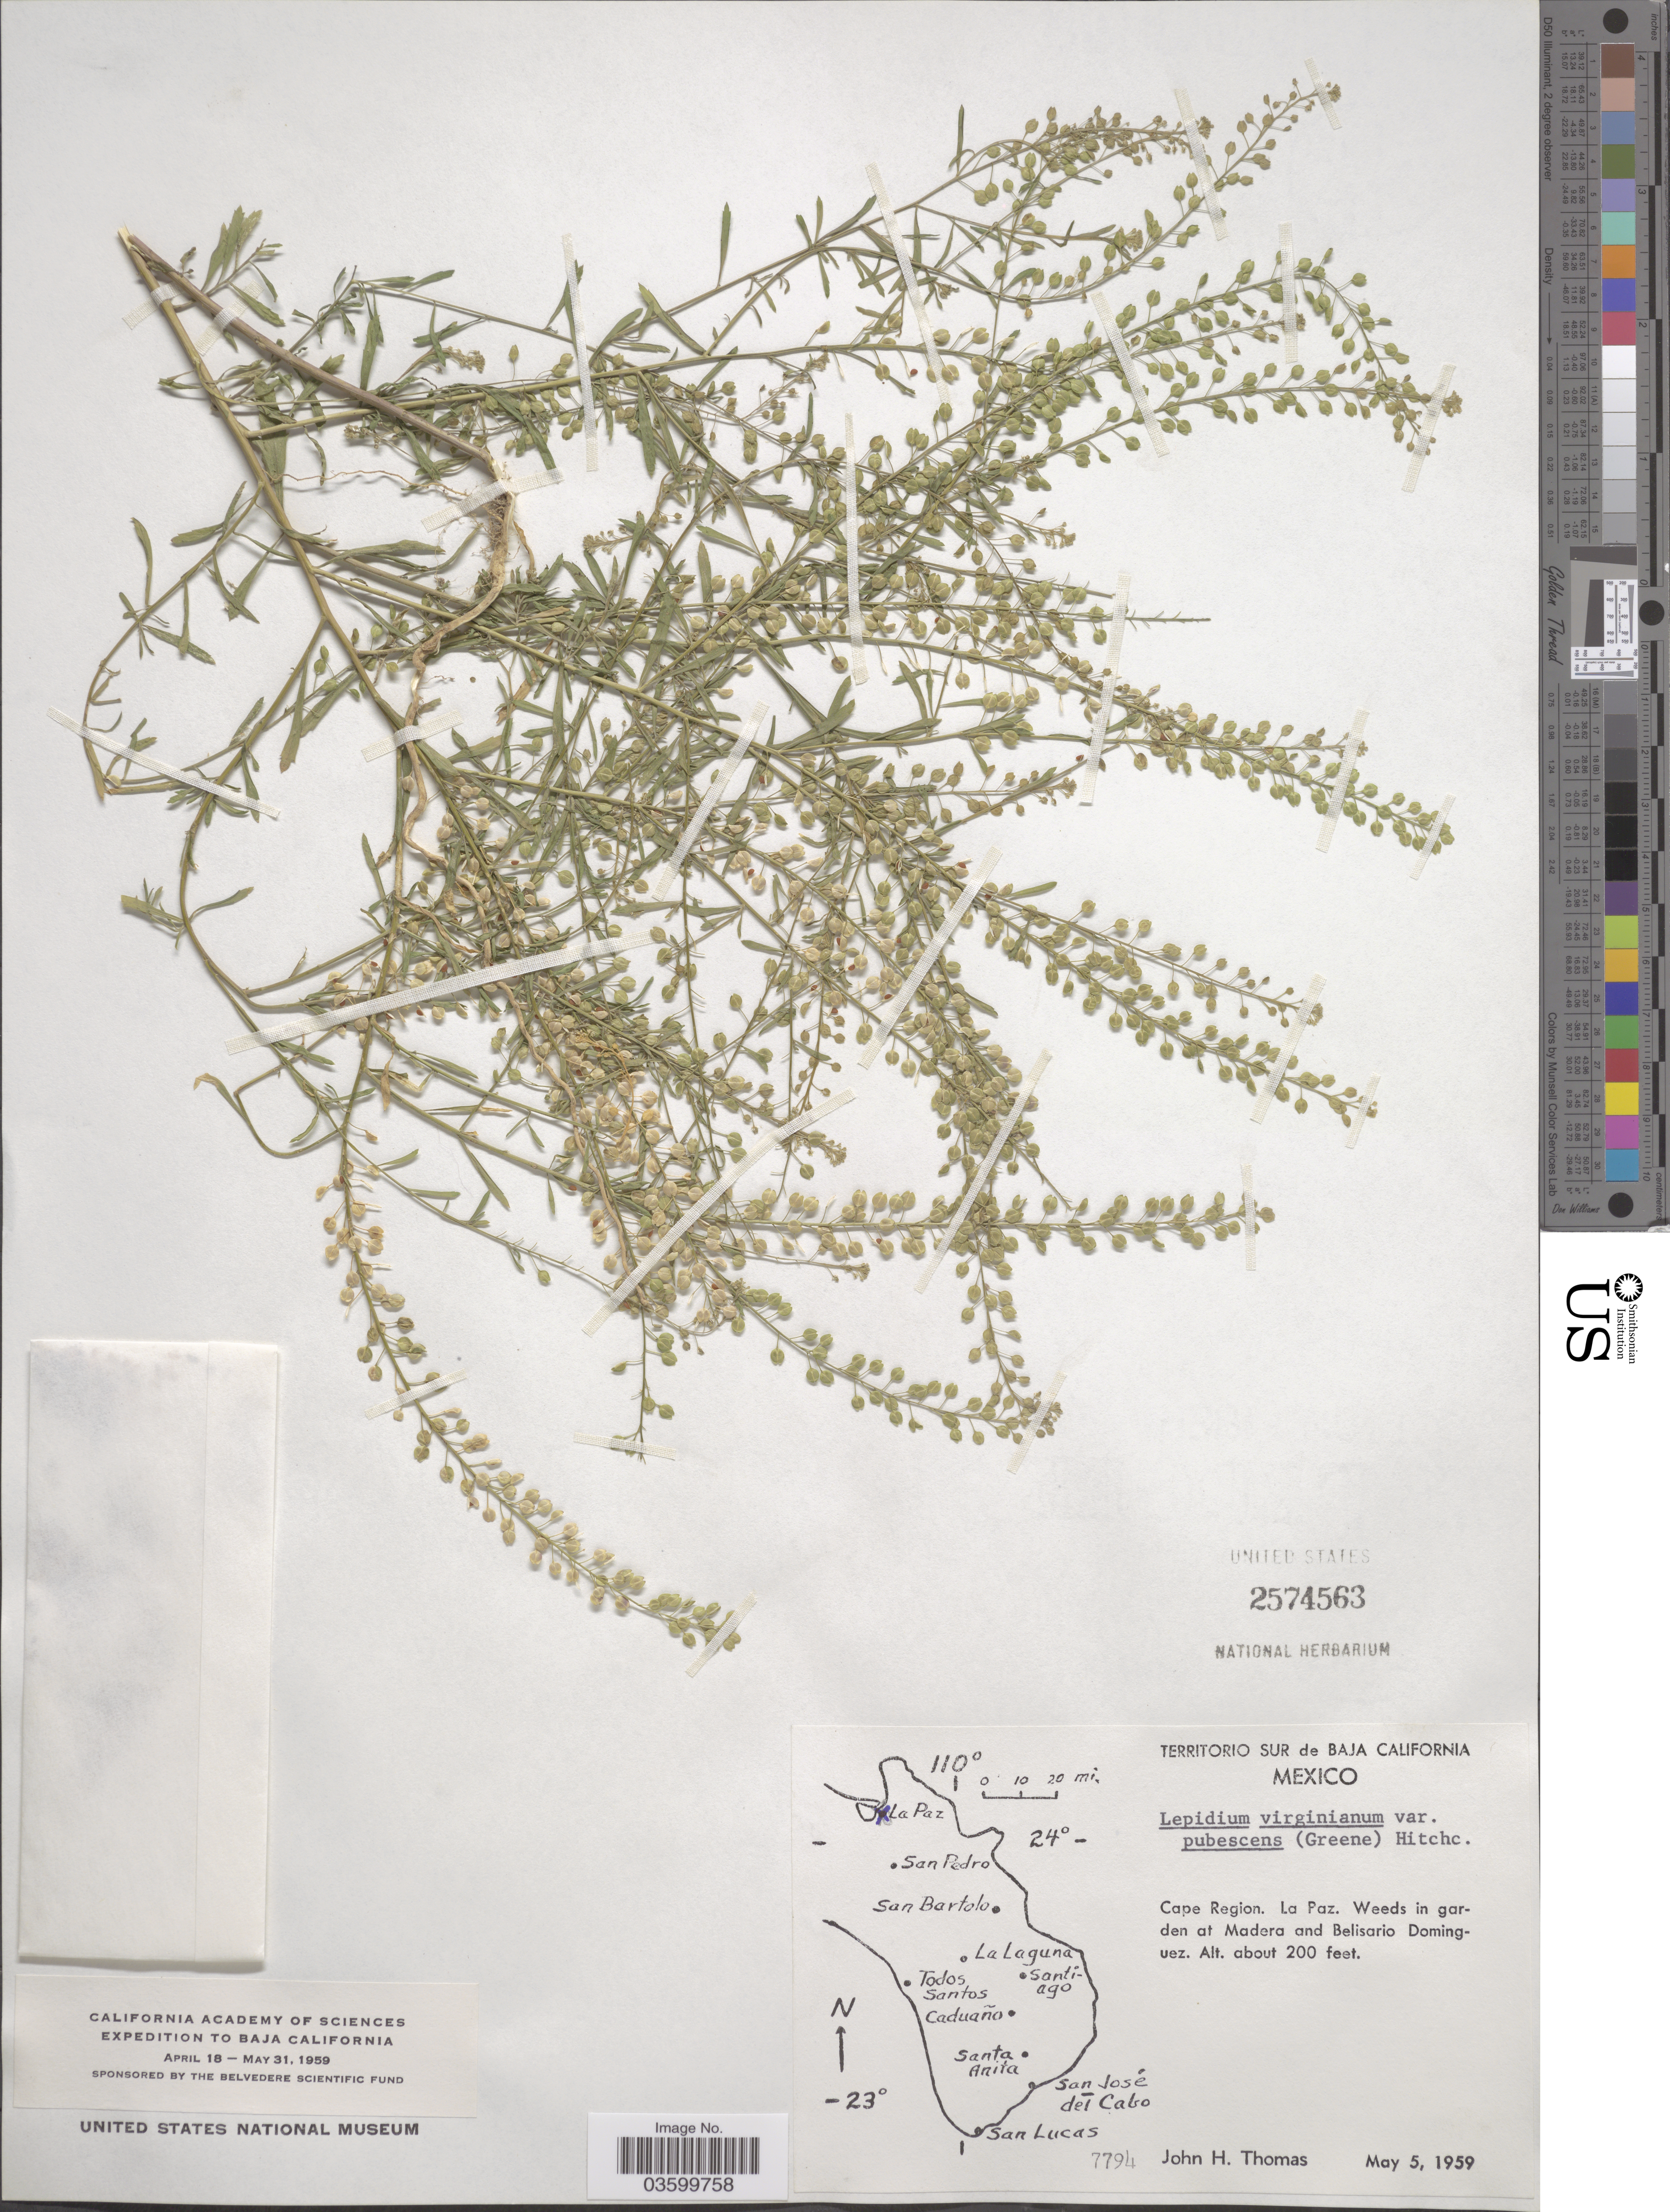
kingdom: Plantae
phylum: Tracheophyta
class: Magnoliopsida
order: Brassicales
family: Brassicaceae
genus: Lepidium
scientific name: Lepidium virginicum var. pubescens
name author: (Greene) C.L. Hitchc.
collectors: J. H. Thomas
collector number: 7794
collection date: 1959-05-05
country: Mexico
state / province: Baja California Sur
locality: Cape Region. La Paz. Madera and Belisario Dominguez.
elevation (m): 61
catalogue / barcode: US 2574563